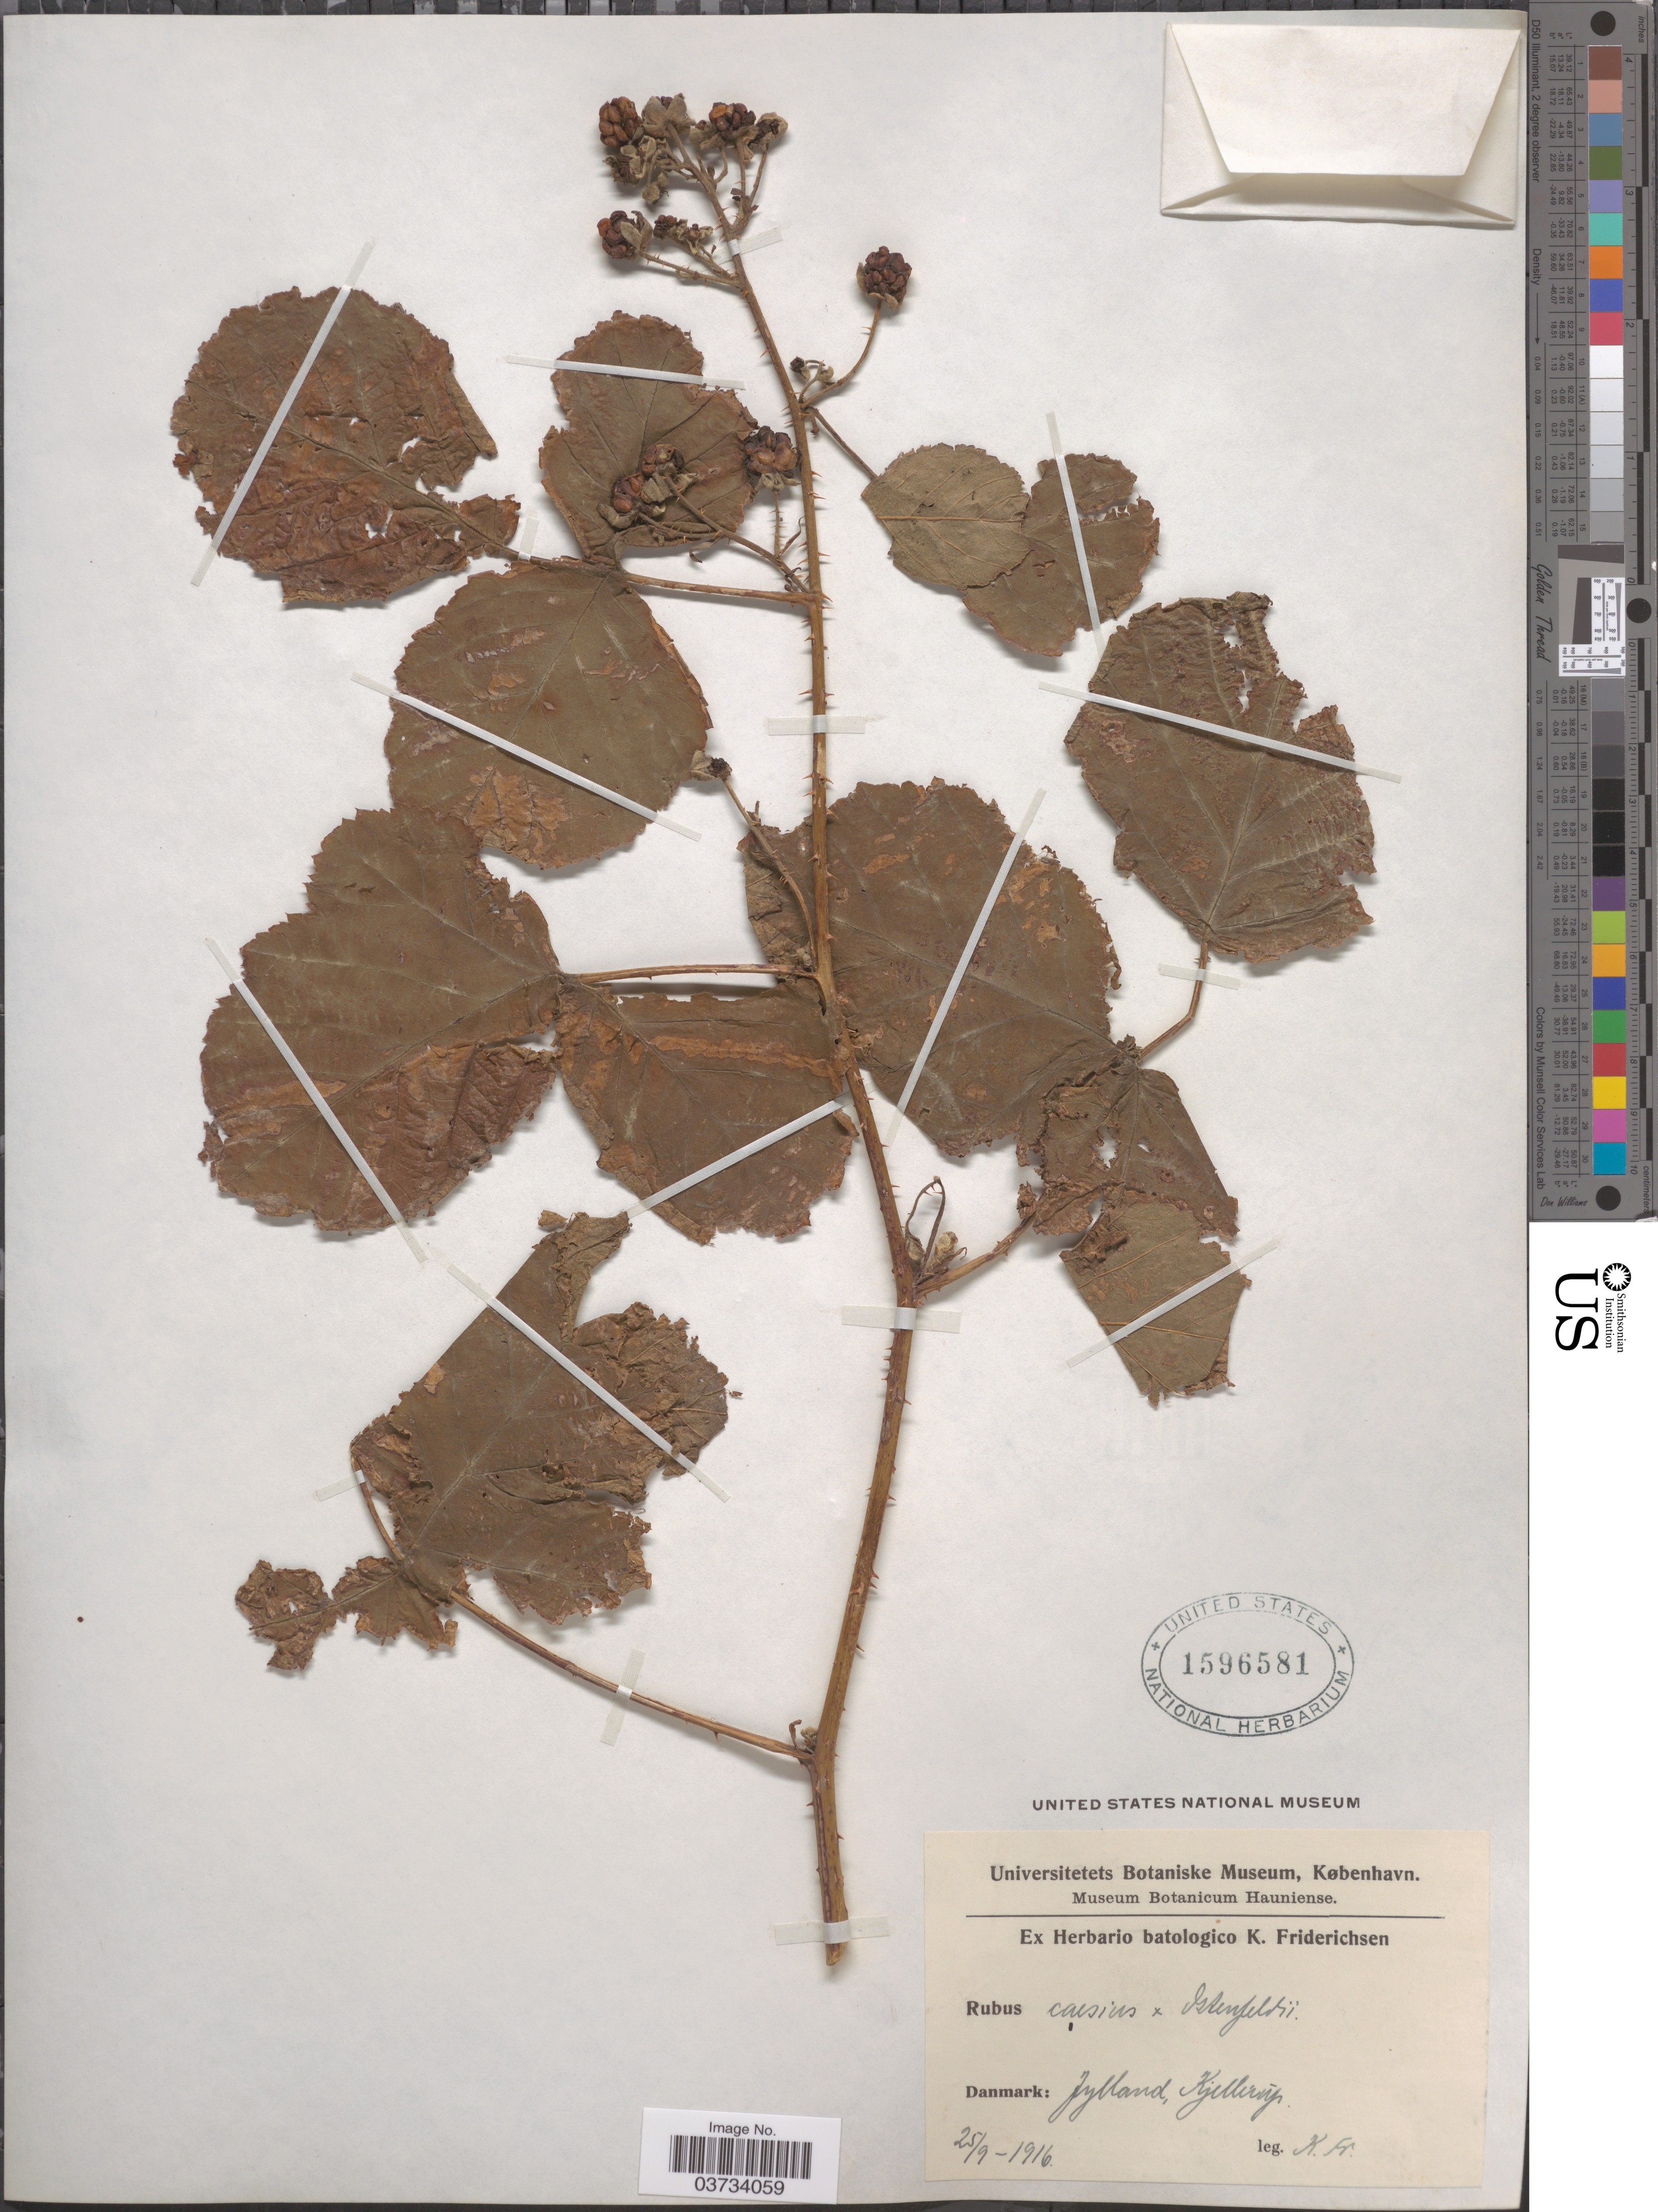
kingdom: Plantae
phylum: Tracheophyta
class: Magnoliopsida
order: Rosales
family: Rosaceae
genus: Rubus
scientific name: Rubus caesius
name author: L.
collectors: K. Friderichsen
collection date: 1916-09-25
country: Denmark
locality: Jylland, Kjellerūp.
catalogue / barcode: US 1596581